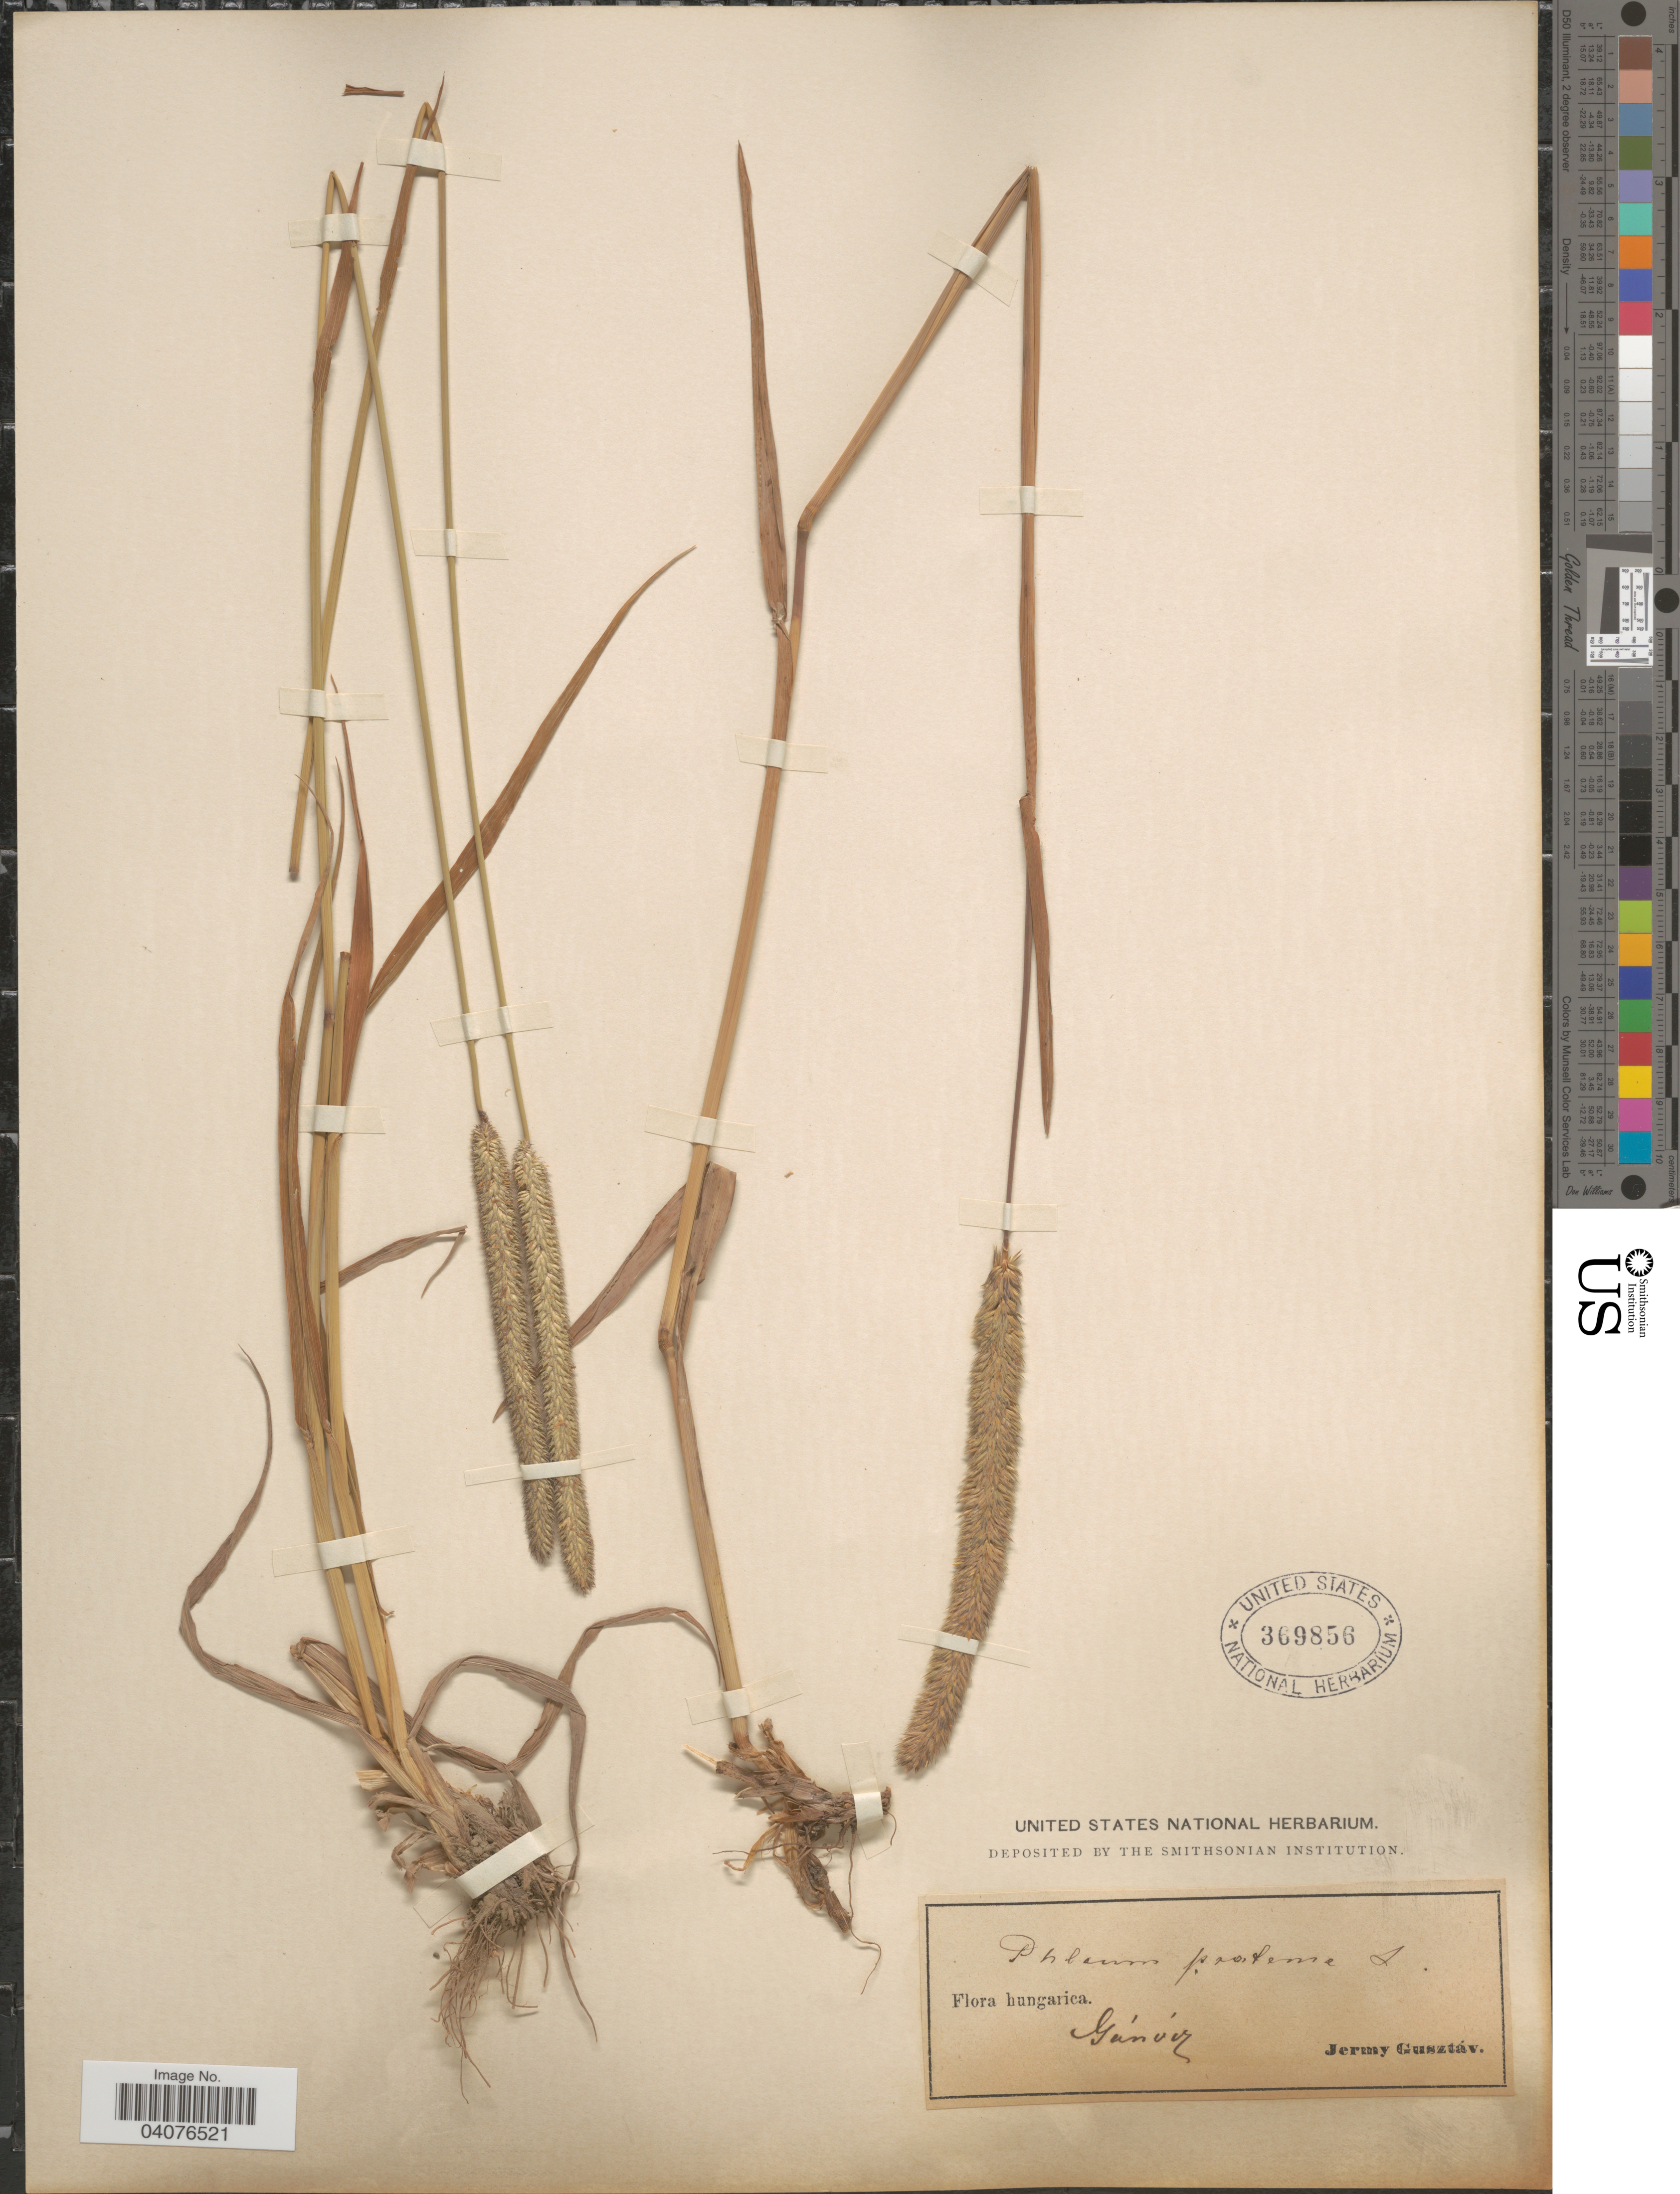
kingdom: Plantae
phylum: Tracheophyta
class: Liliopsida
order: Poales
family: Poaceae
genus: Phleum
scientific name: Phleum pratense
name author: L.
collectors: G. Jermy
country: Hungary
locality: Gánvíz. [interpreted]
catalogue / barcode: US 369856